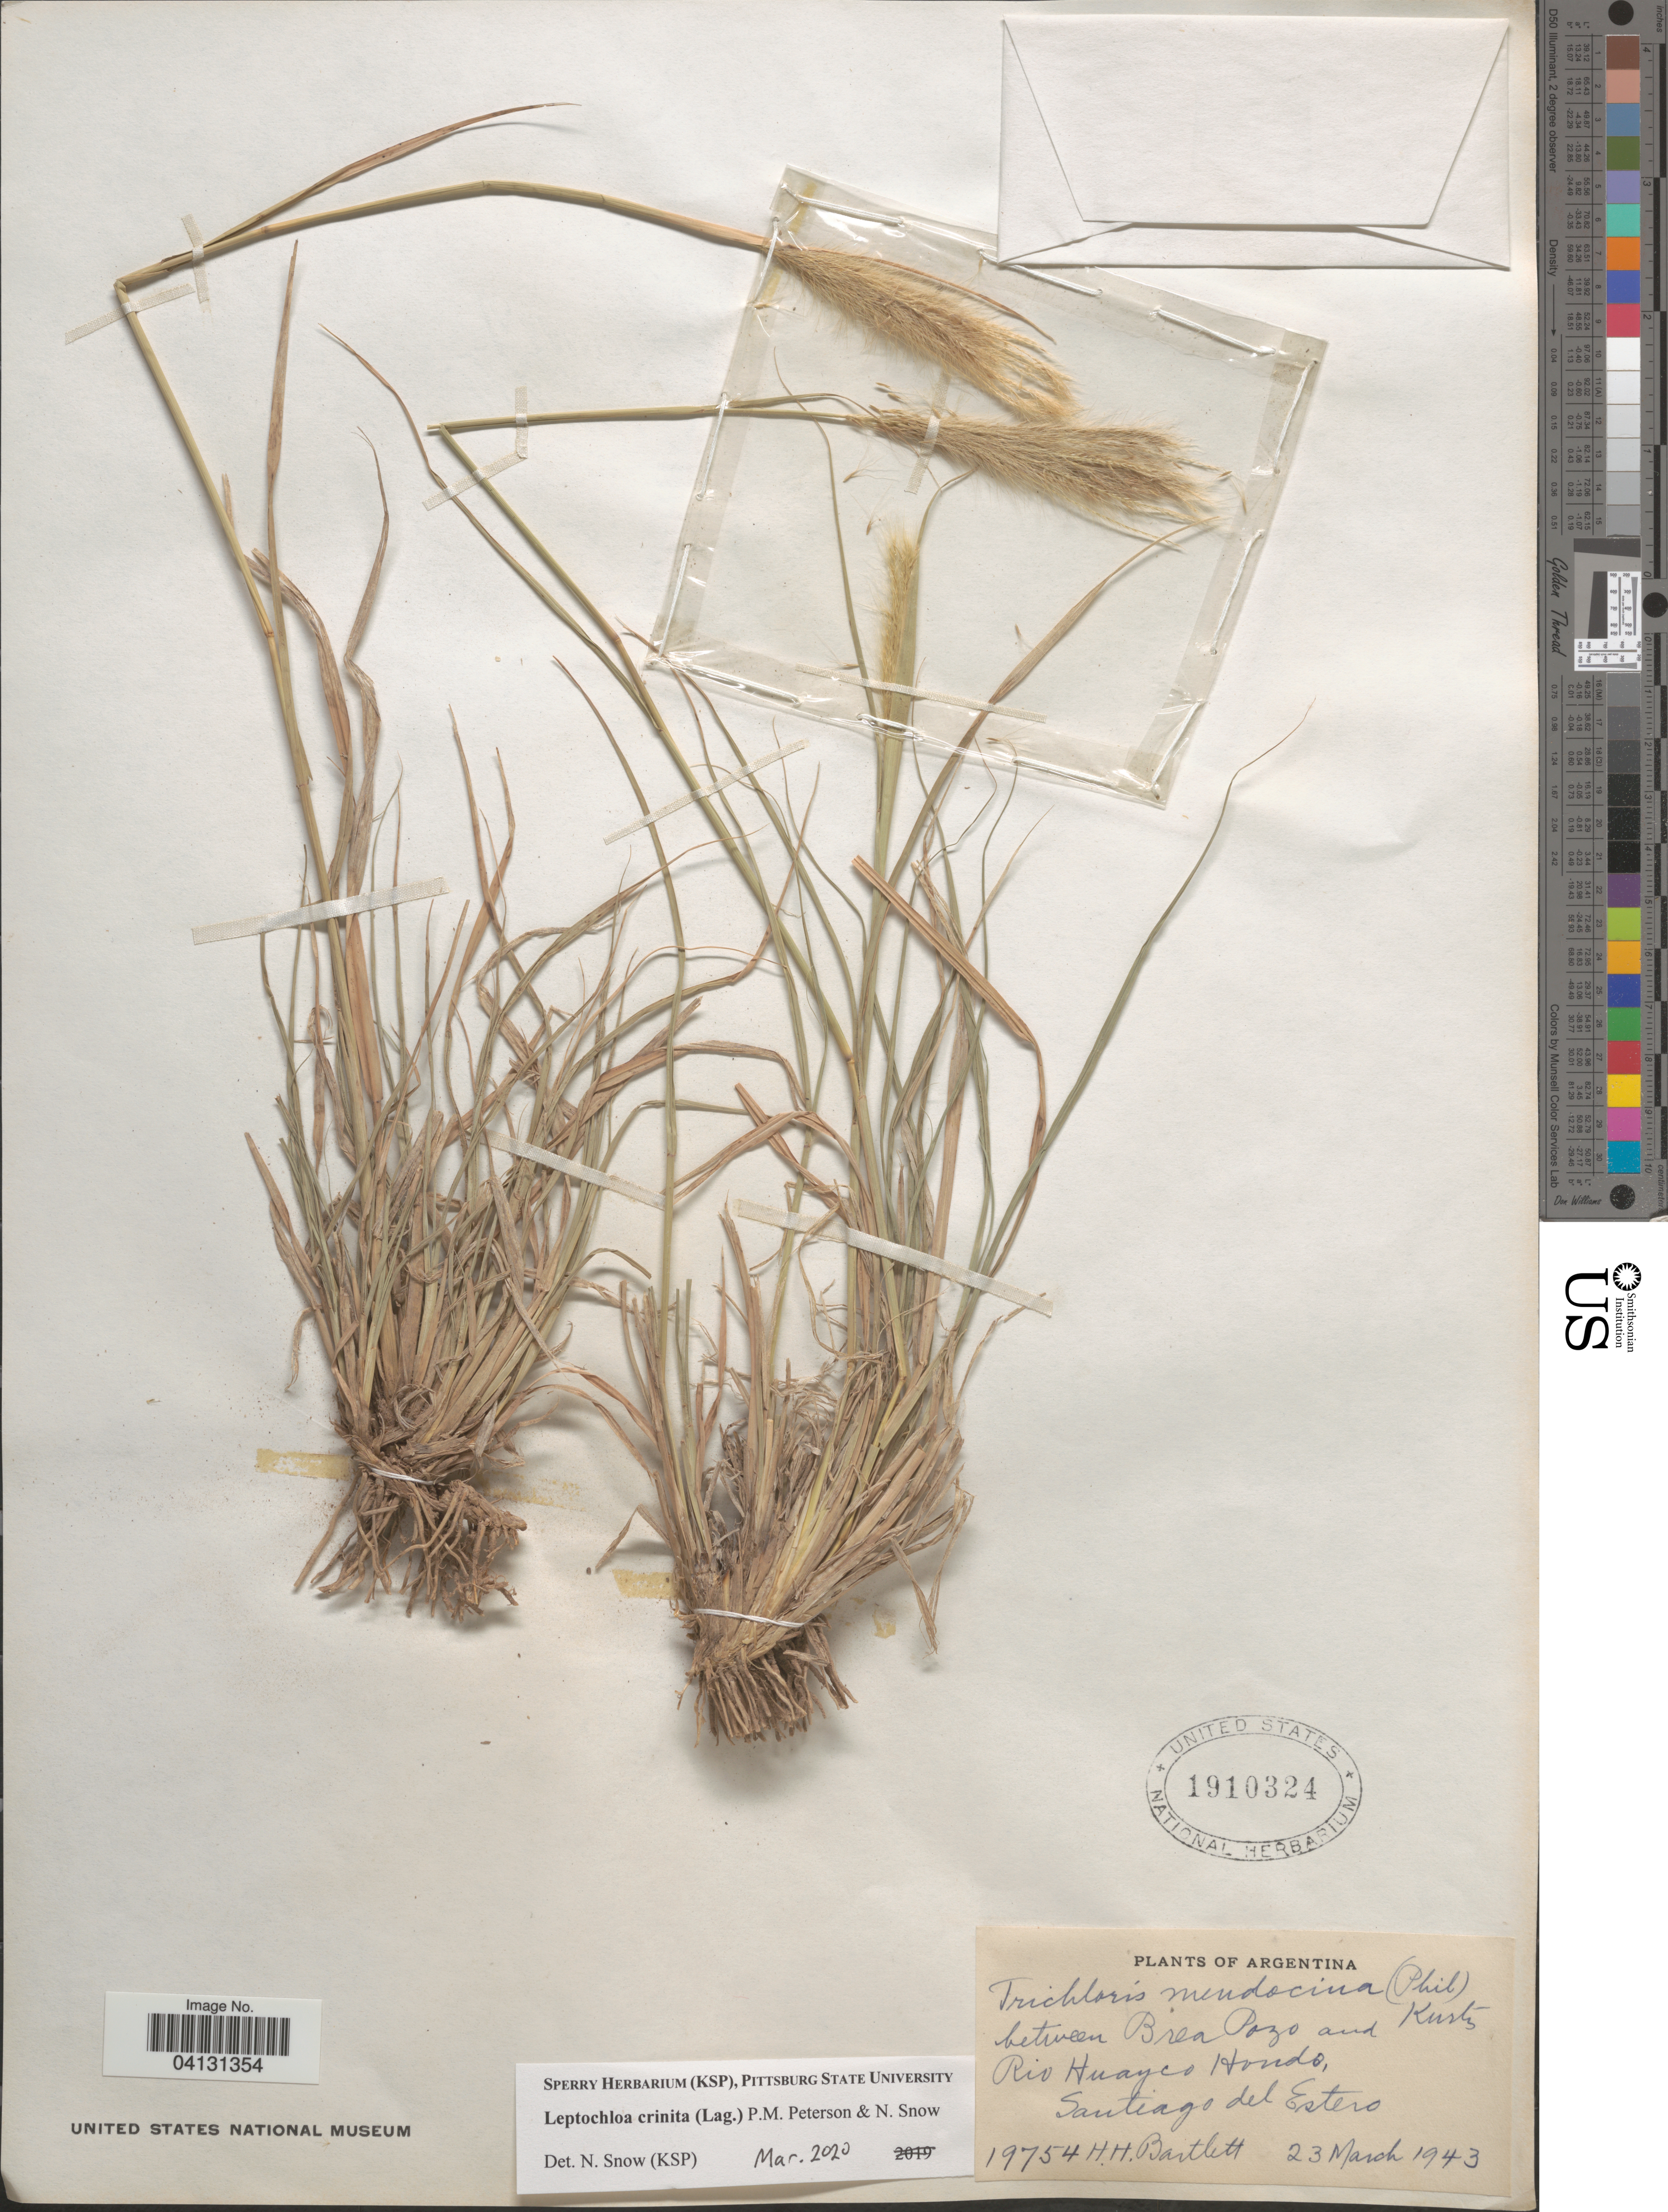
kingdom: Plantae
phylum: Tracheophyta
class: Liliopsida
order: Poales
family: Poaceae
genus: Leptochloa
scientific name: Leptochloa crinita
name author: (Lag.) P.M. Peterson & N. Snow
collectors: H. H. Bartlett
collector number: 19754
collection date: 1943-03-23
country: Argentina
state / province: Santiago del Estero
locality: Between Brea Pozo and Rio Huayco Hondo.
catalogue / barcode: US 1910324